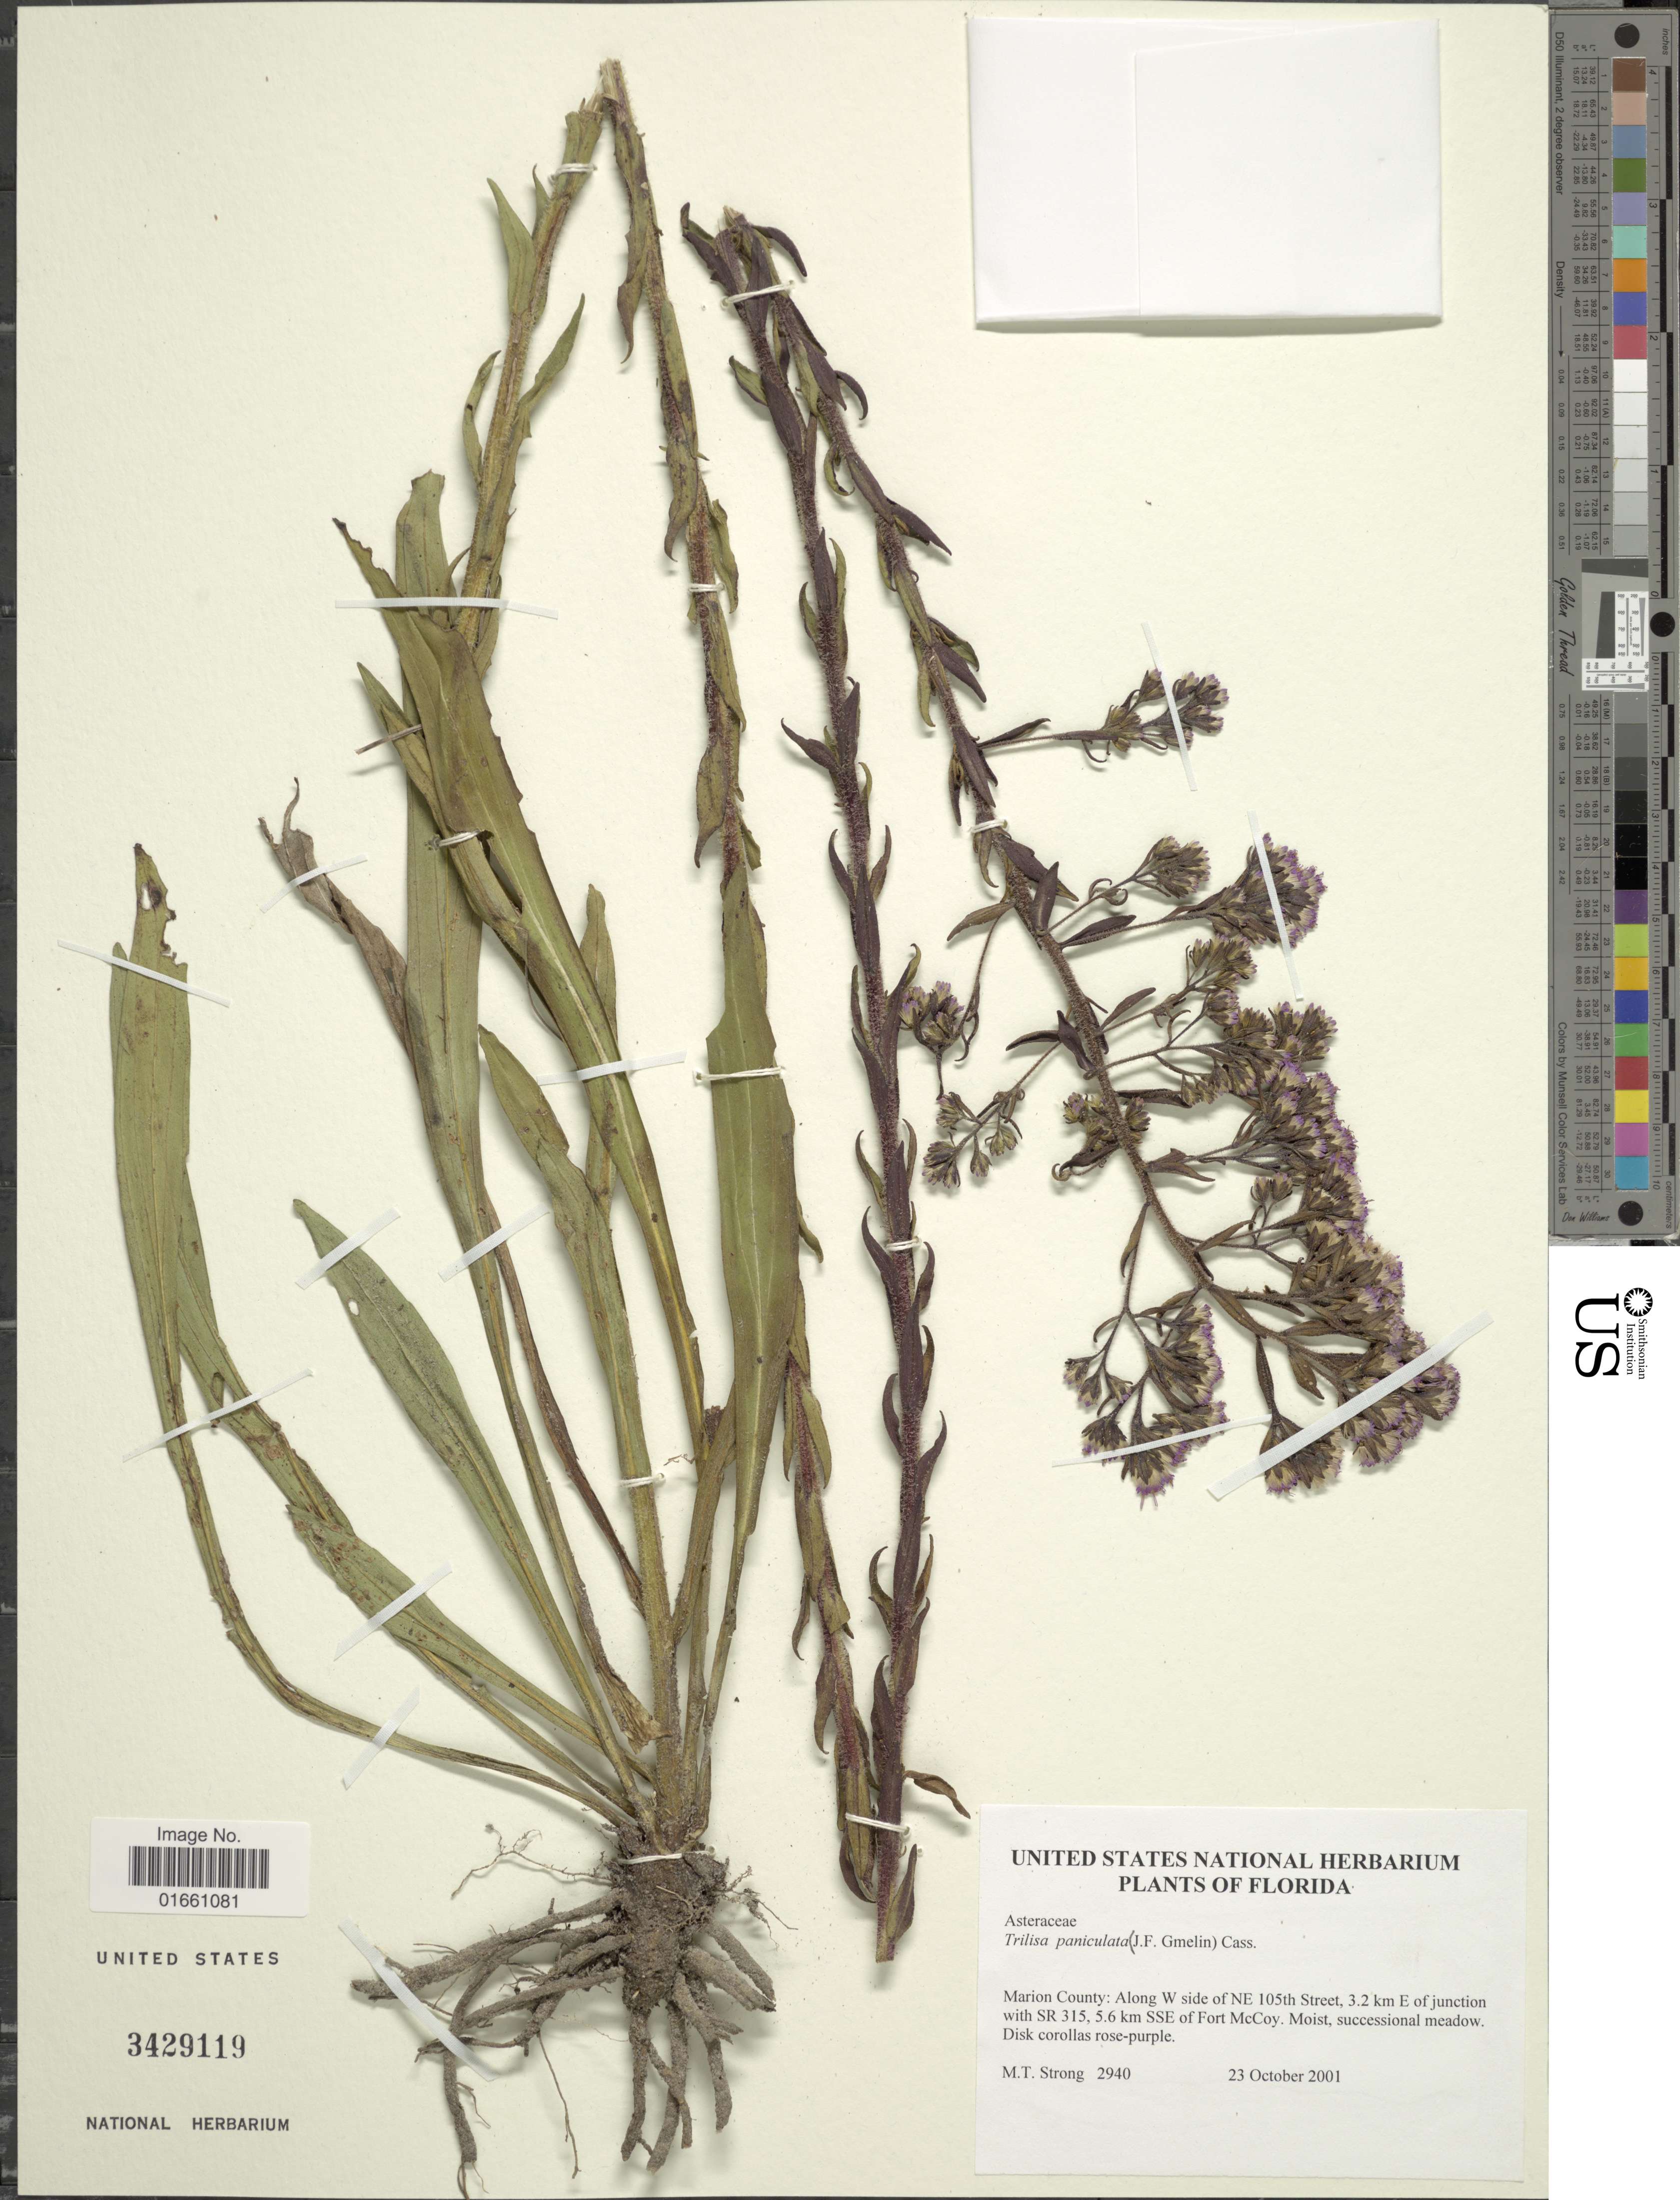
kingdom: Plantae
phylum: Tracheophyta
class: Magnoliopsida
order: Asterales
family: Asteraceae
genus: Trilisa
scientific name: Trilisa paniculata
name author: (J.F. Gmel.) Cass.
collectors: M. T. Strong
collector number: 2940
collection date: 2001-10-23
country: United States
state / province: Florida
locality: Marion County: Along W side of NE 105th street, 3.2 km E of junction with SR 315, 5.6 km SSE of Fort McCoy.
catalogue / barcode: US 3429119